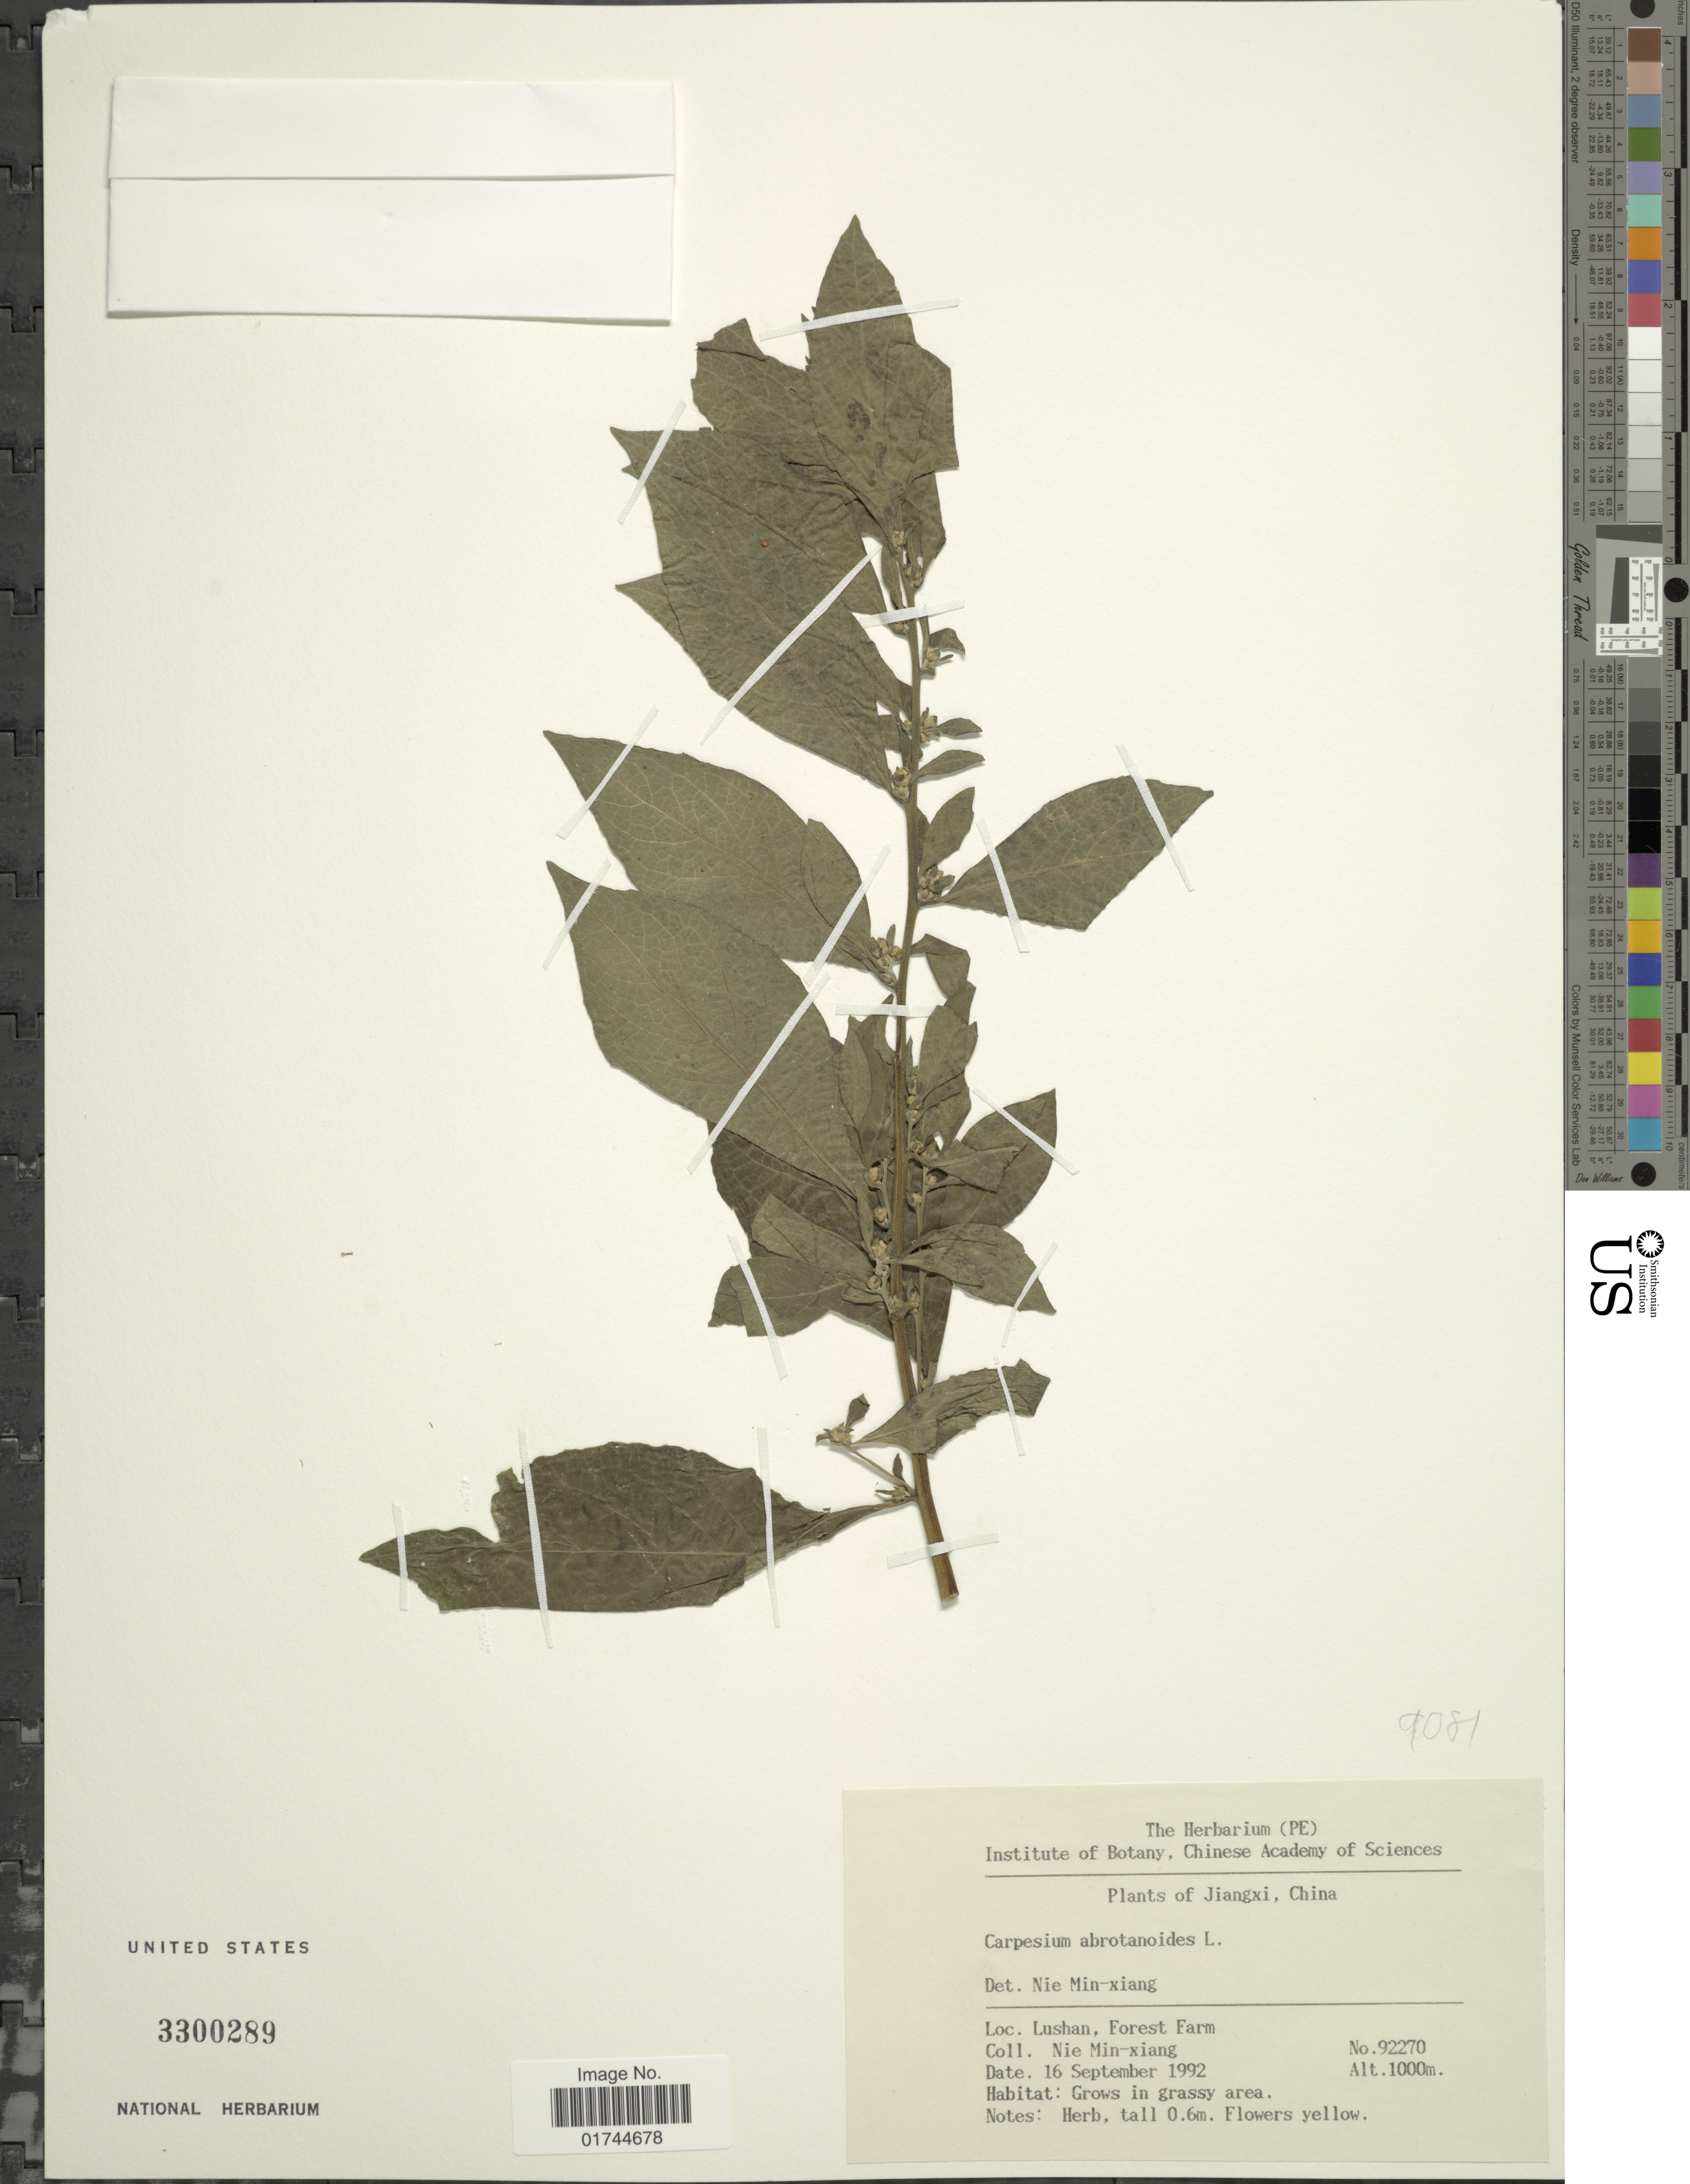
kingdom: Plantae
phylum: Tracheophyta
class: Magnoliopsida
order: Asterales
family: Asteraceae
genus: Carpesium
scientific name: Carpesium abrotanoides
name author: L.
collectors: M. Nie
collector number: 92270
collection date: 1922-09-16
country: China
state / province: Jiangxi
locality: Lushan, Forest Farm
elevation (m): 1000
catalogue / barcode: US 3300289